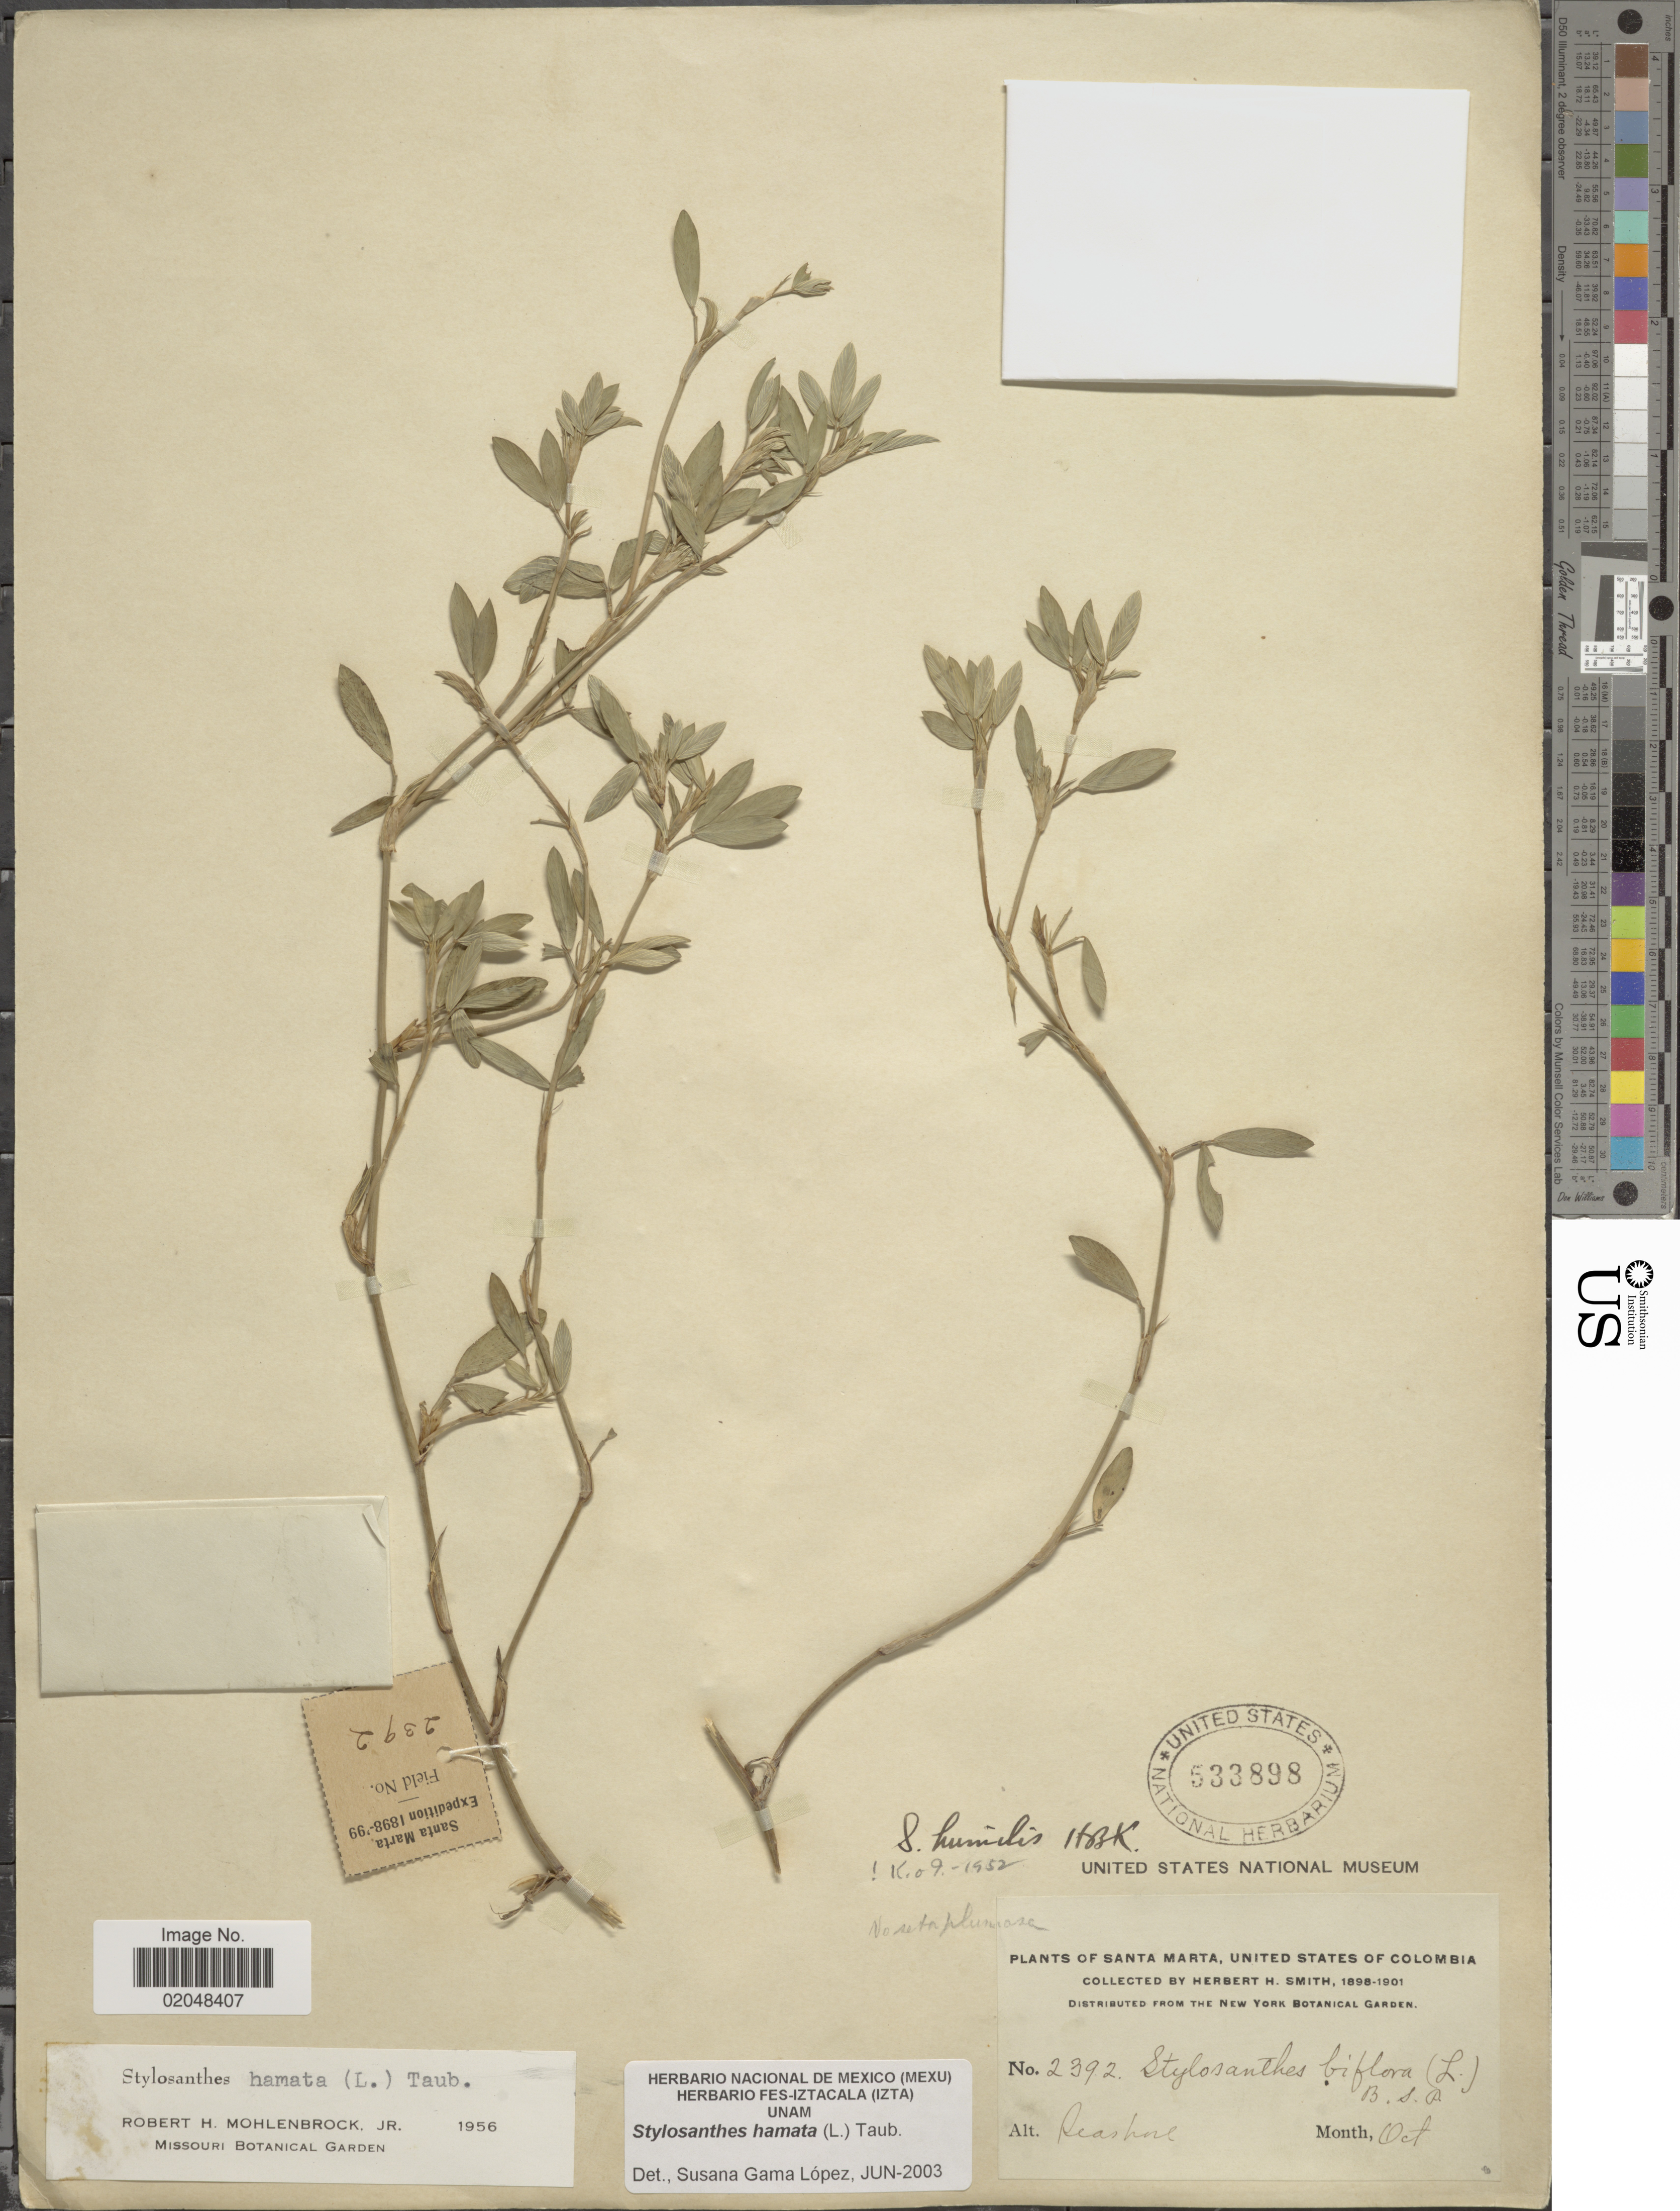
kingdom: Plantae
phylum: Tracheophyta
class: Magnoliopsida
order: Fabales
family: Fabaceae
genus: Stylosanthes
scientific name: Stylosanthes hamata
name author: (L.) Taub.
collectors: Herbert H. Smith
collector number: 2392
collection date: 1898-10/1901-10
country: Colombia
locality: Santa Marta, United States of Colombia, seashore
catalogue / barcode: US 533898